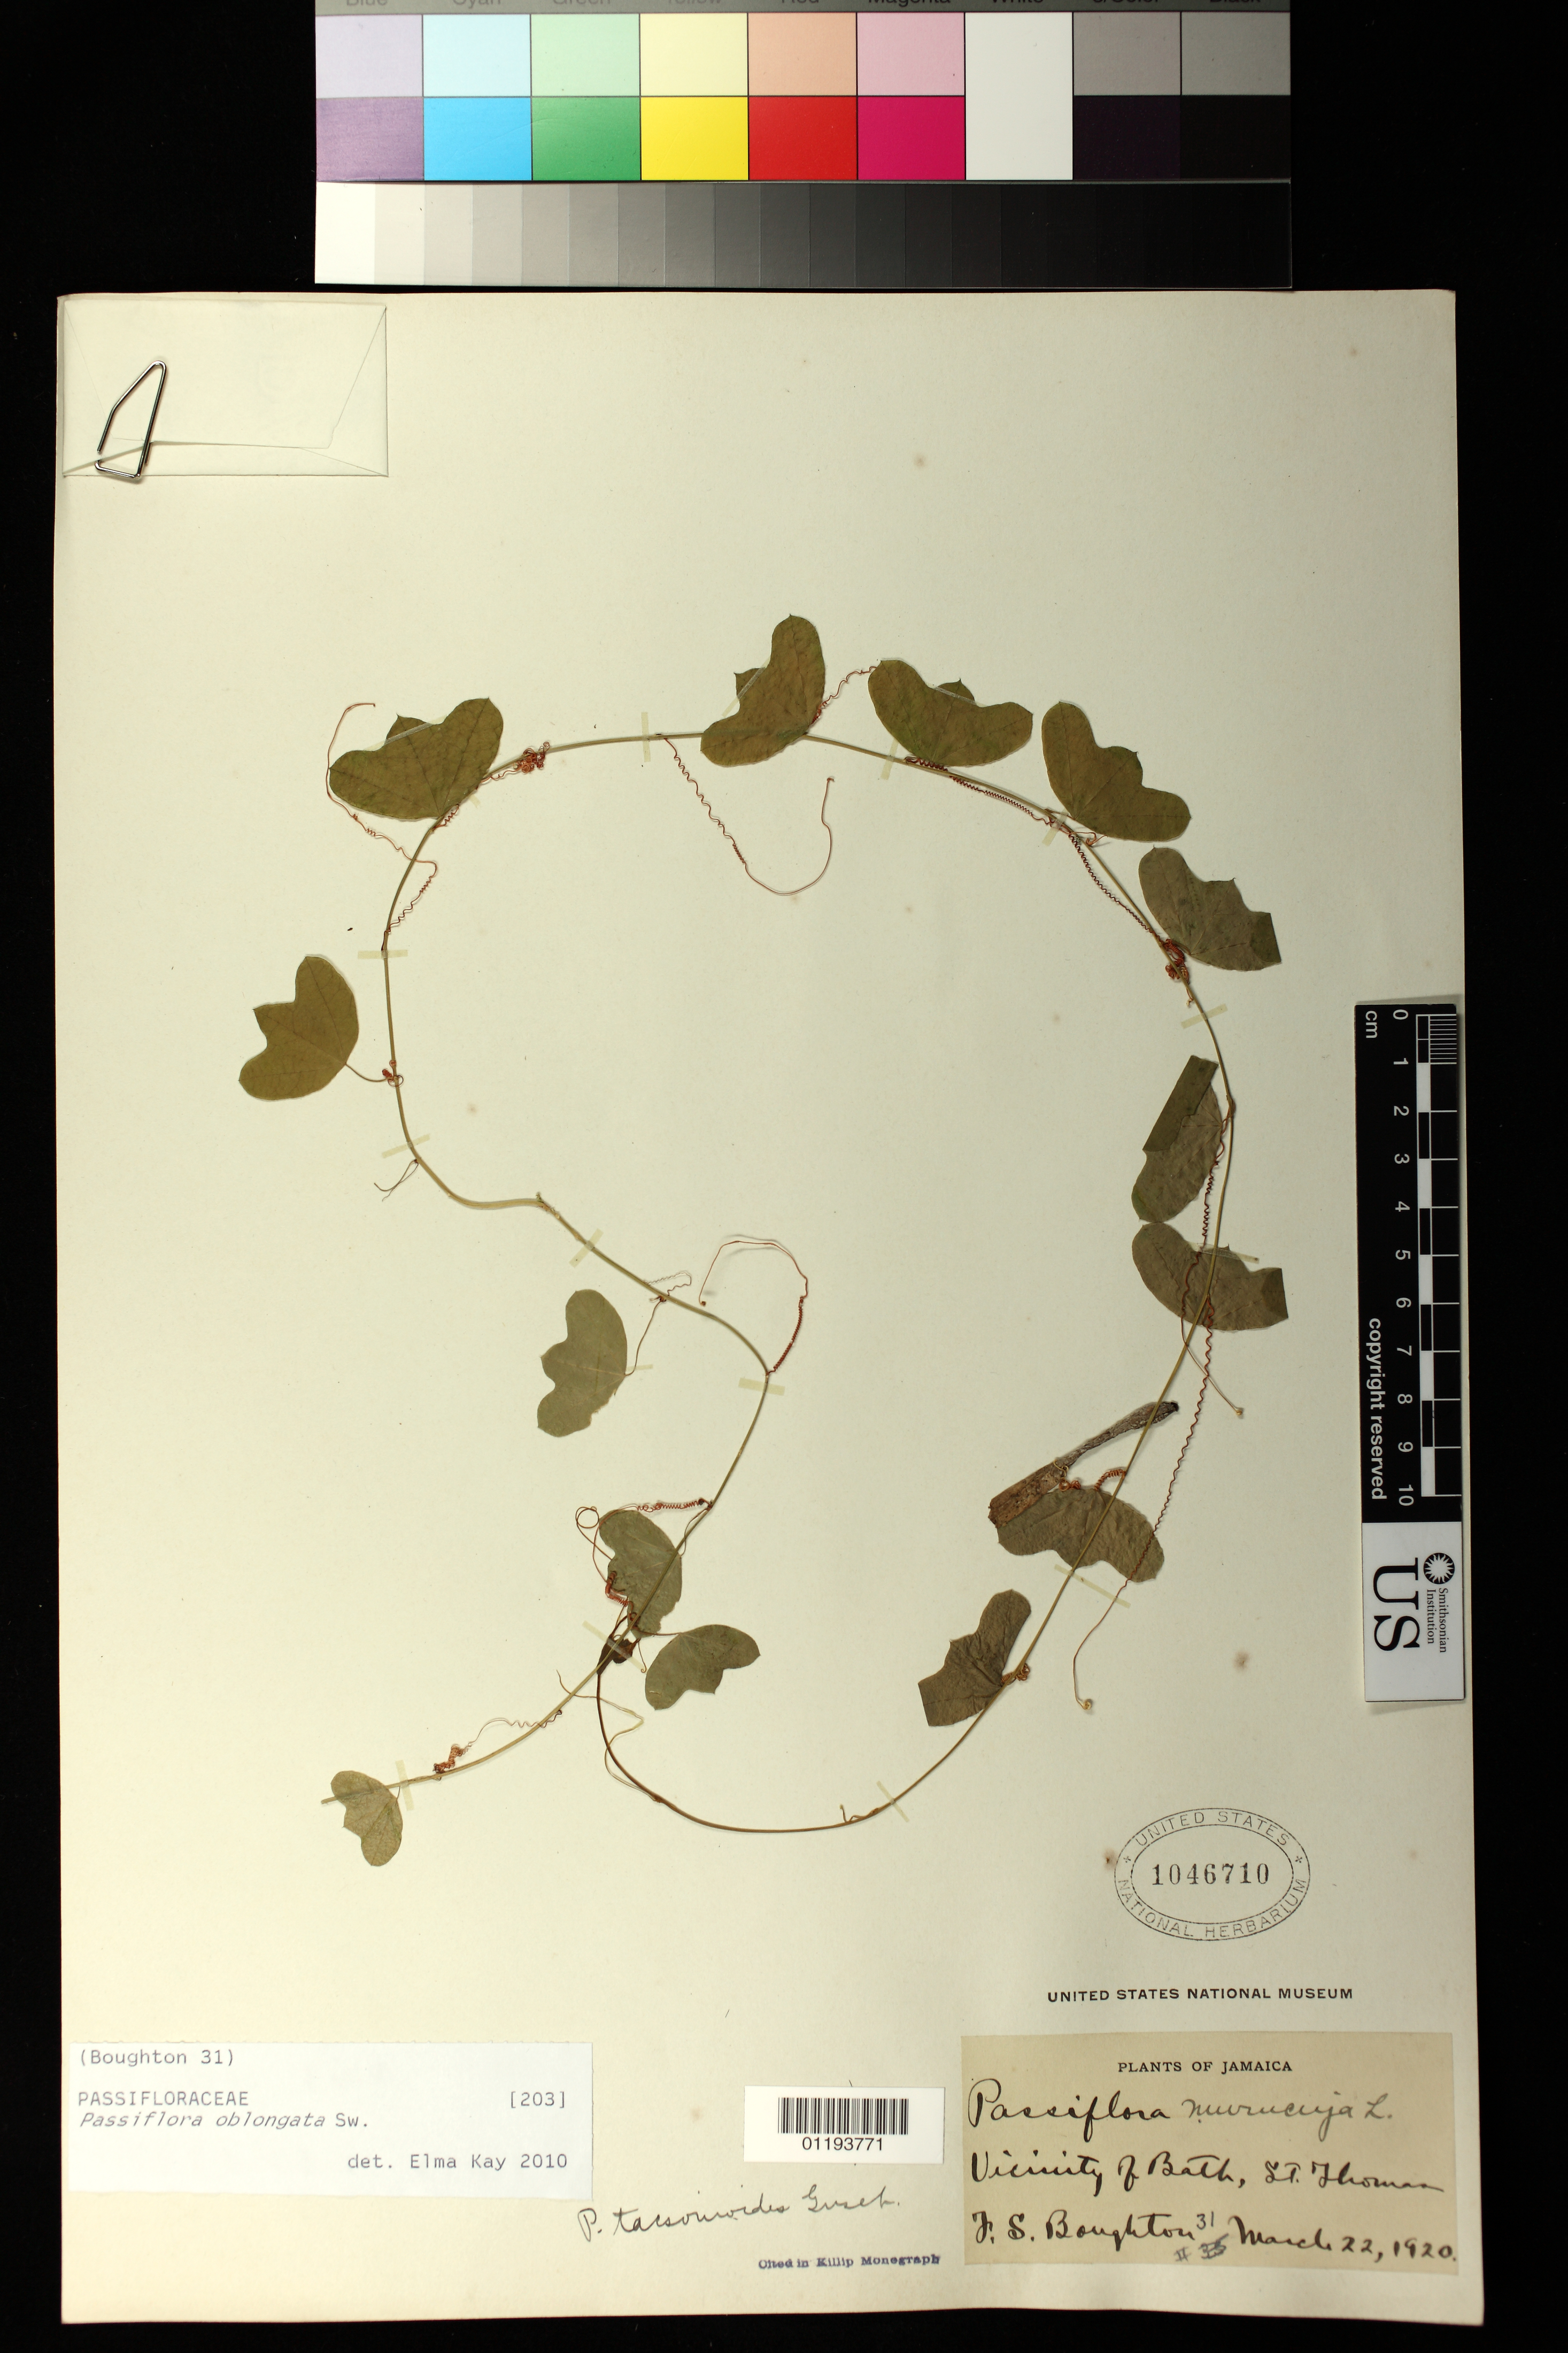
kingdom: Plantae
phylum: Tracheophyta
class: Magnoliopsida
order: Malpighiales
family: Passifloraceae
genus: Passiflora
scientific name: Passiflora oblongata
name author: Sw.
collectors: F. S. Boughton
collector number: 31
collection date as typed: Mar 22 1920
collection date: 1920-03-22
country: Jamaica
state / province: Saint Thomas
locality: Vicinity of Bath, St. Thomas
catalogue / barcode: US 1046710